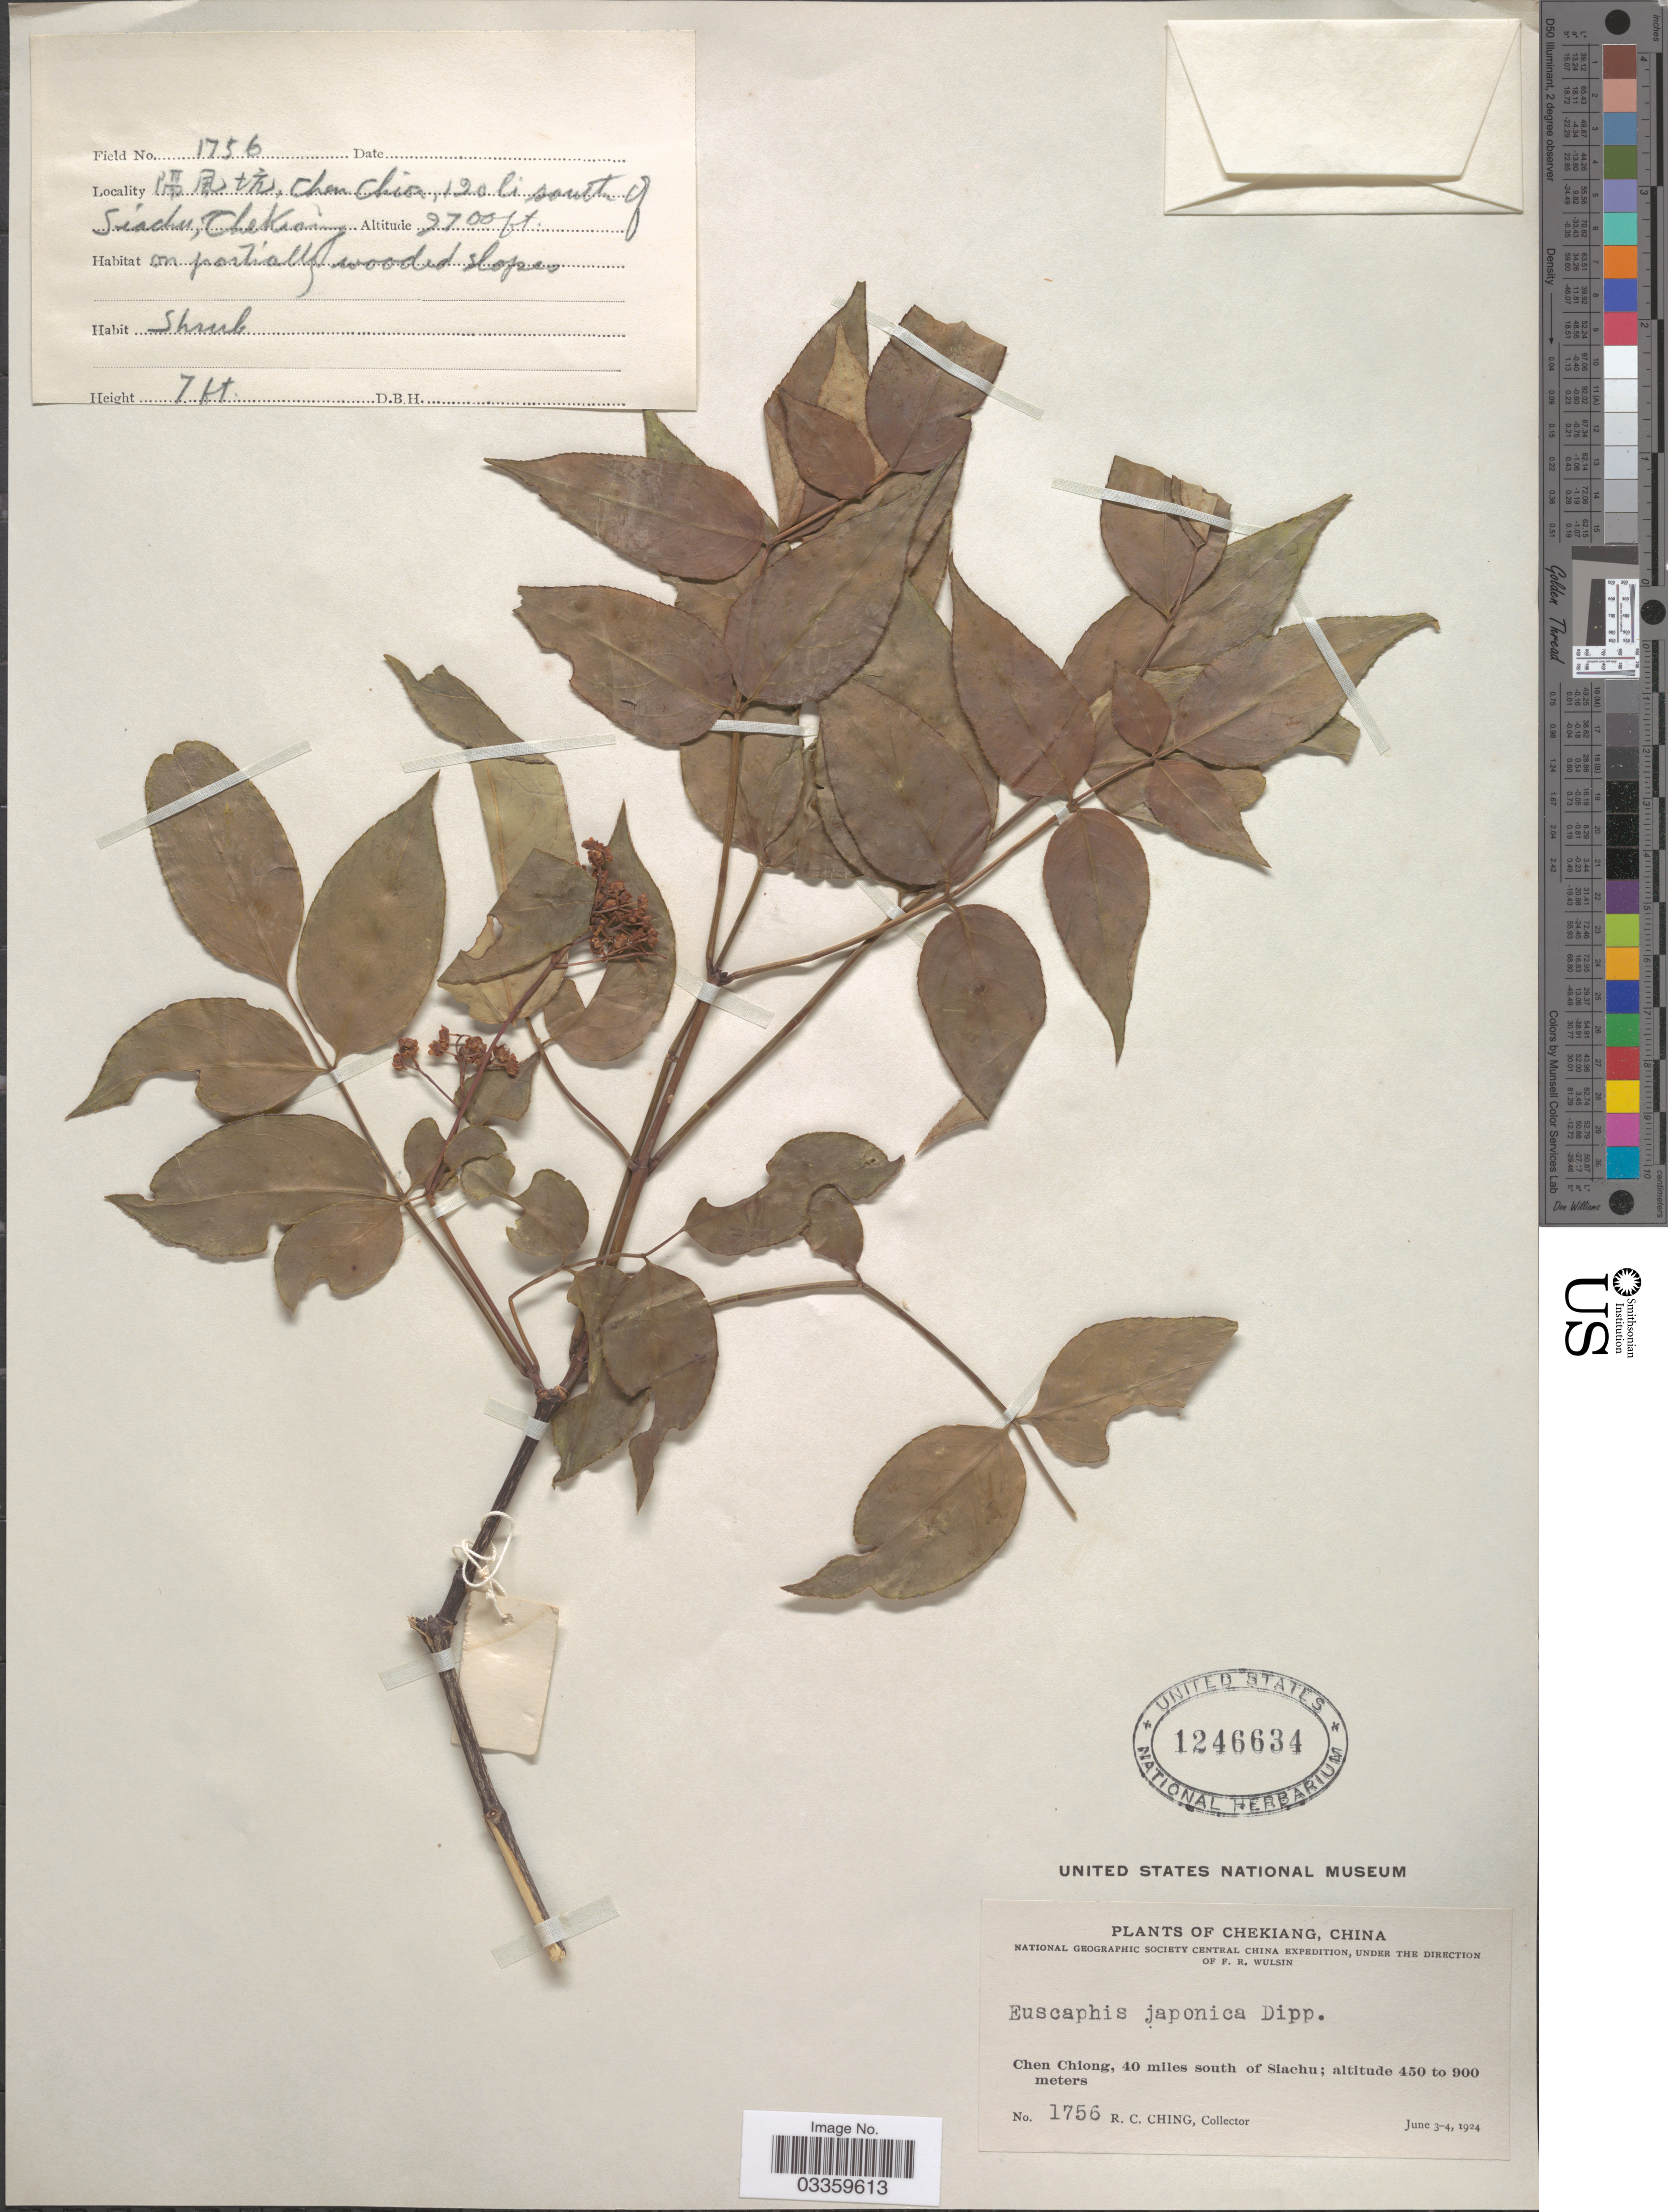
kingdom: Plantae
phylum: Tracheophyta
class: Magnoliopsida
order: Crossosomatales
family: Staphyleaceae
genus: Euscaphis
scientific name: Euscaphis japonica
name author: (Thunb.) Kanitz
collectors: R. C. Ching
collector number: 1756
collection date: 1924-06-03/1924-06-04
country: China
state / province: Zhejiang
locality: Chekiang, Chen Chiong, 40 miles south of Siachu, X, Chen Chion, 120 li south of Siachu.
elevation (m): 823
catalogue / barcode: US 1246634